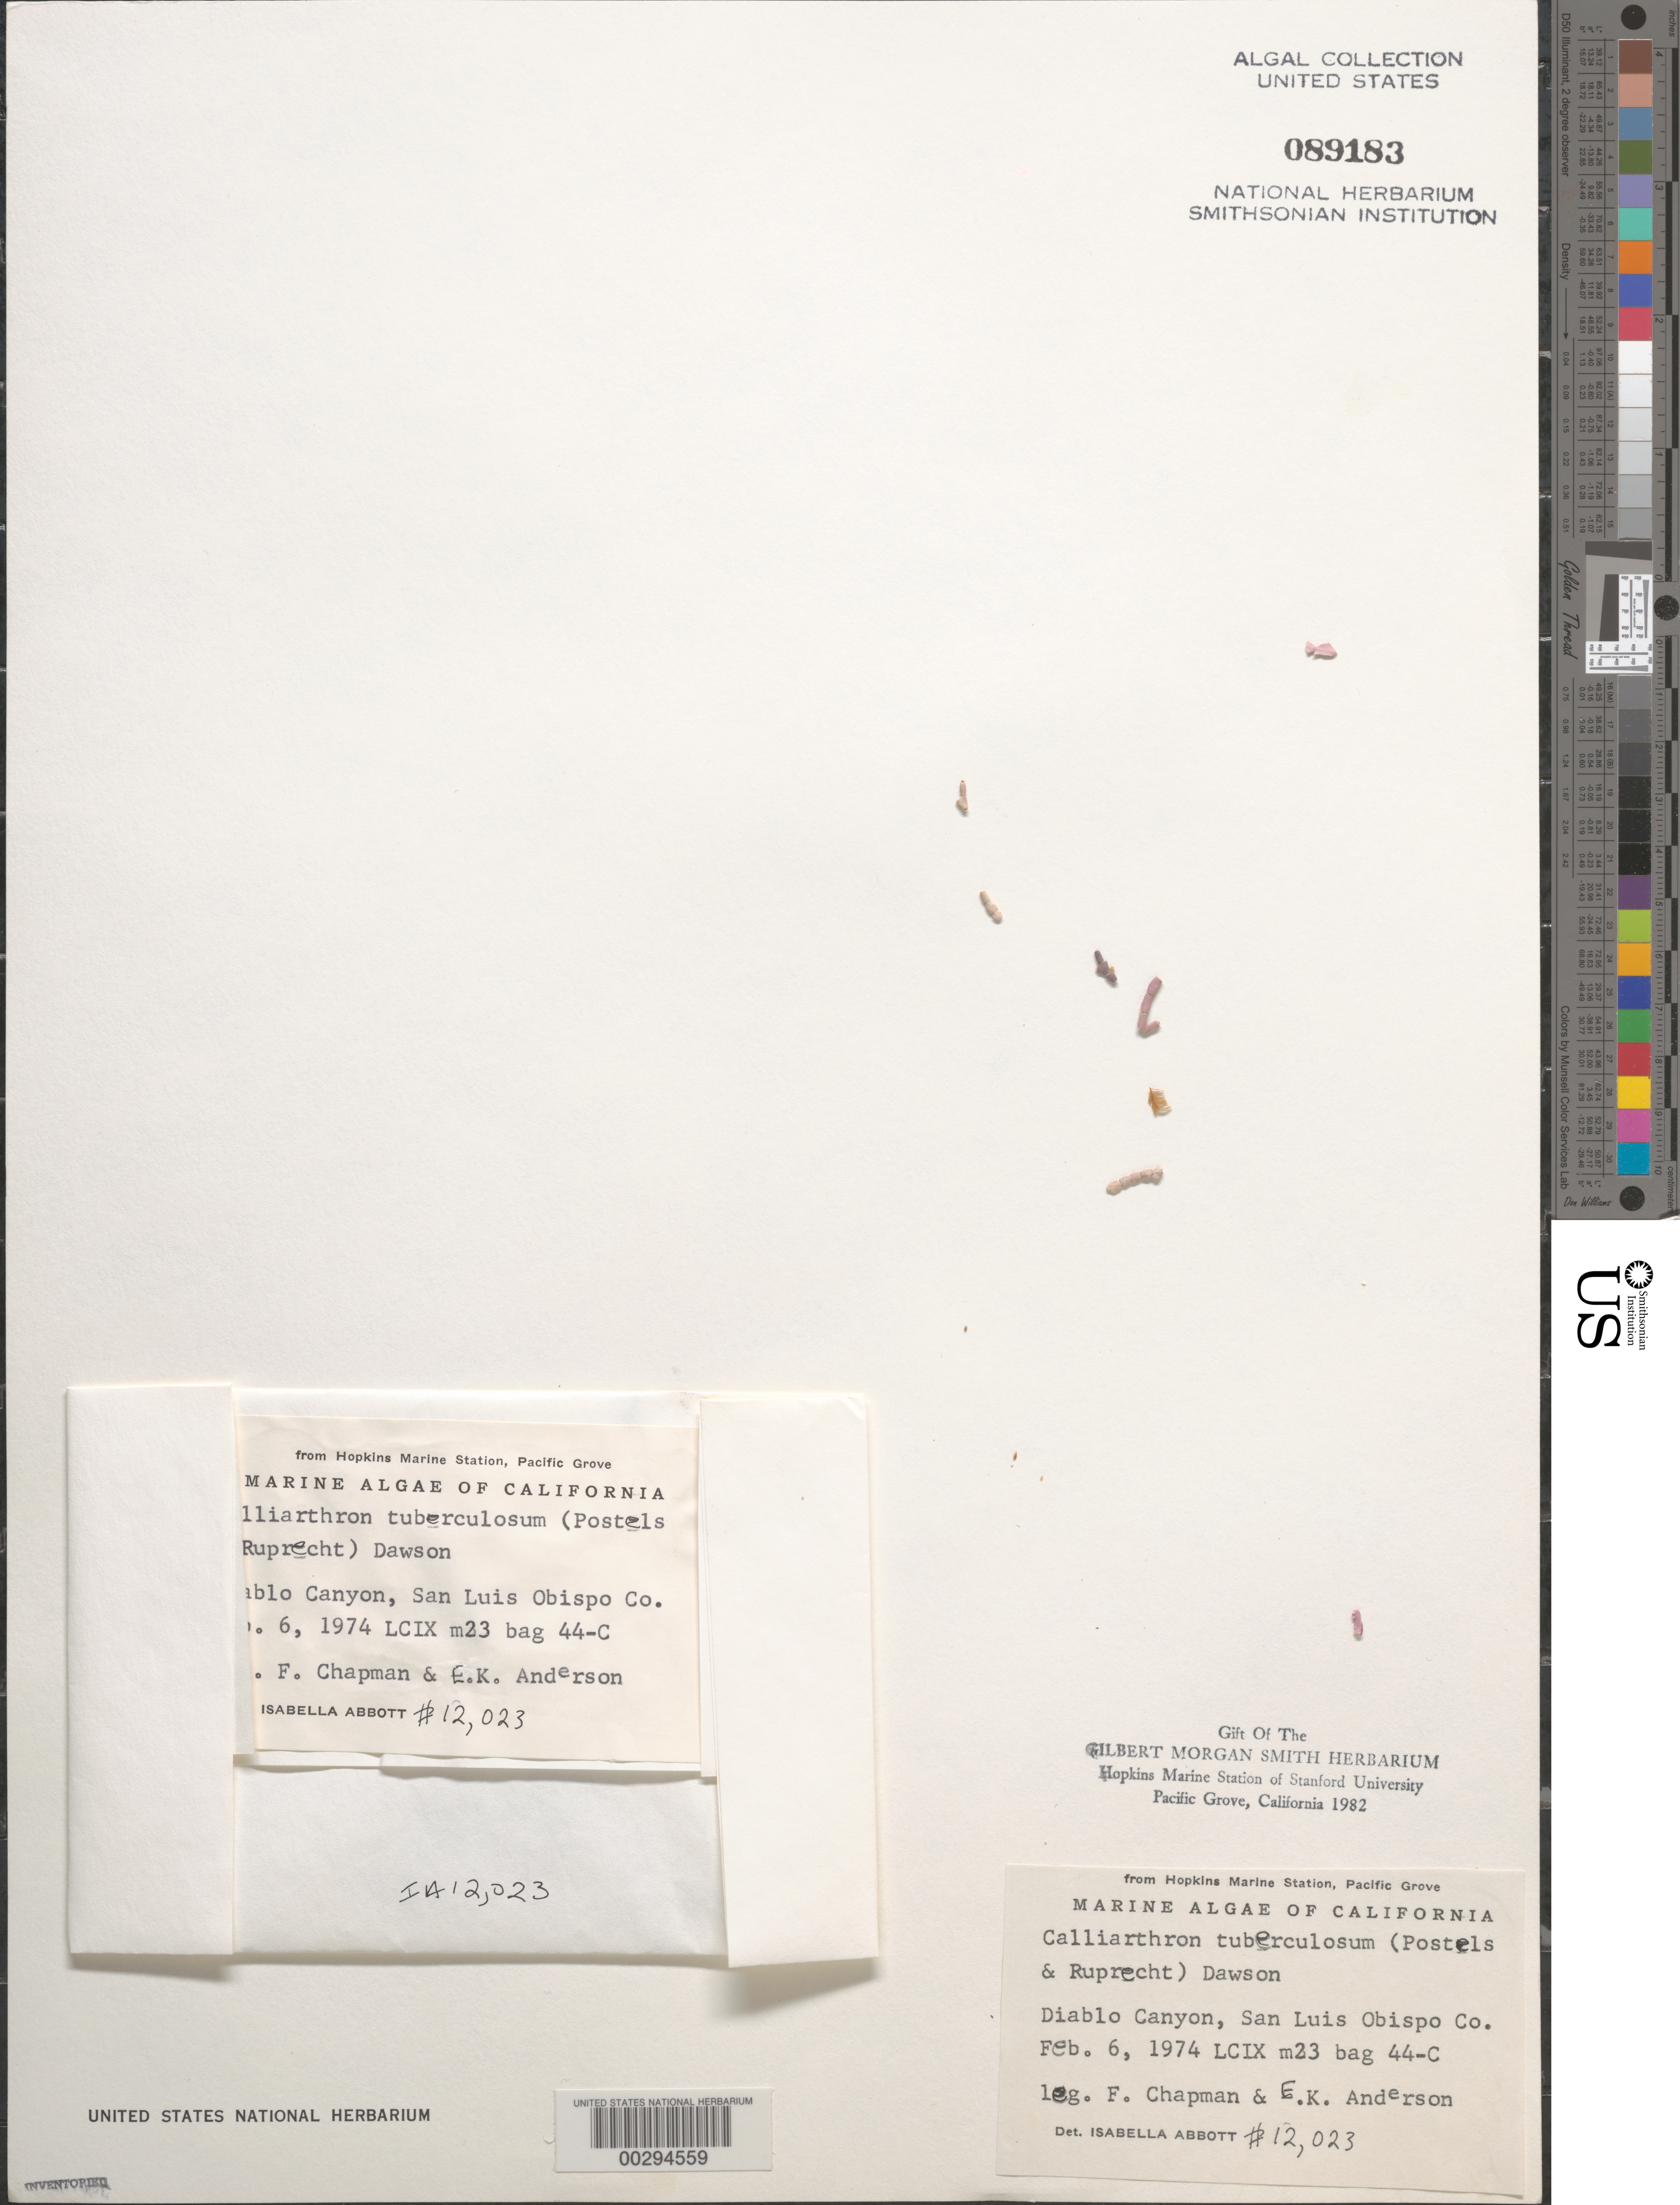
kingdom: Plantae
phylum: Rhodophyta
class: Florideophyceae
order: Corallinales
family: Corallinaceae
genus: Calliarthron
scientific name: Calliarthron tuberculosum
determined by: Abbott, Isabella A.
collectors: F. Chapman & E. K. Anderson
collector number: IAA 12023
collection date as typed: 06 Feb 1974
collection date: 1974-02-06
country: United States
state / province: California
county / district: San Luis Obispo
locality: Diablo Canyon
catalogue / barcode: US 89183